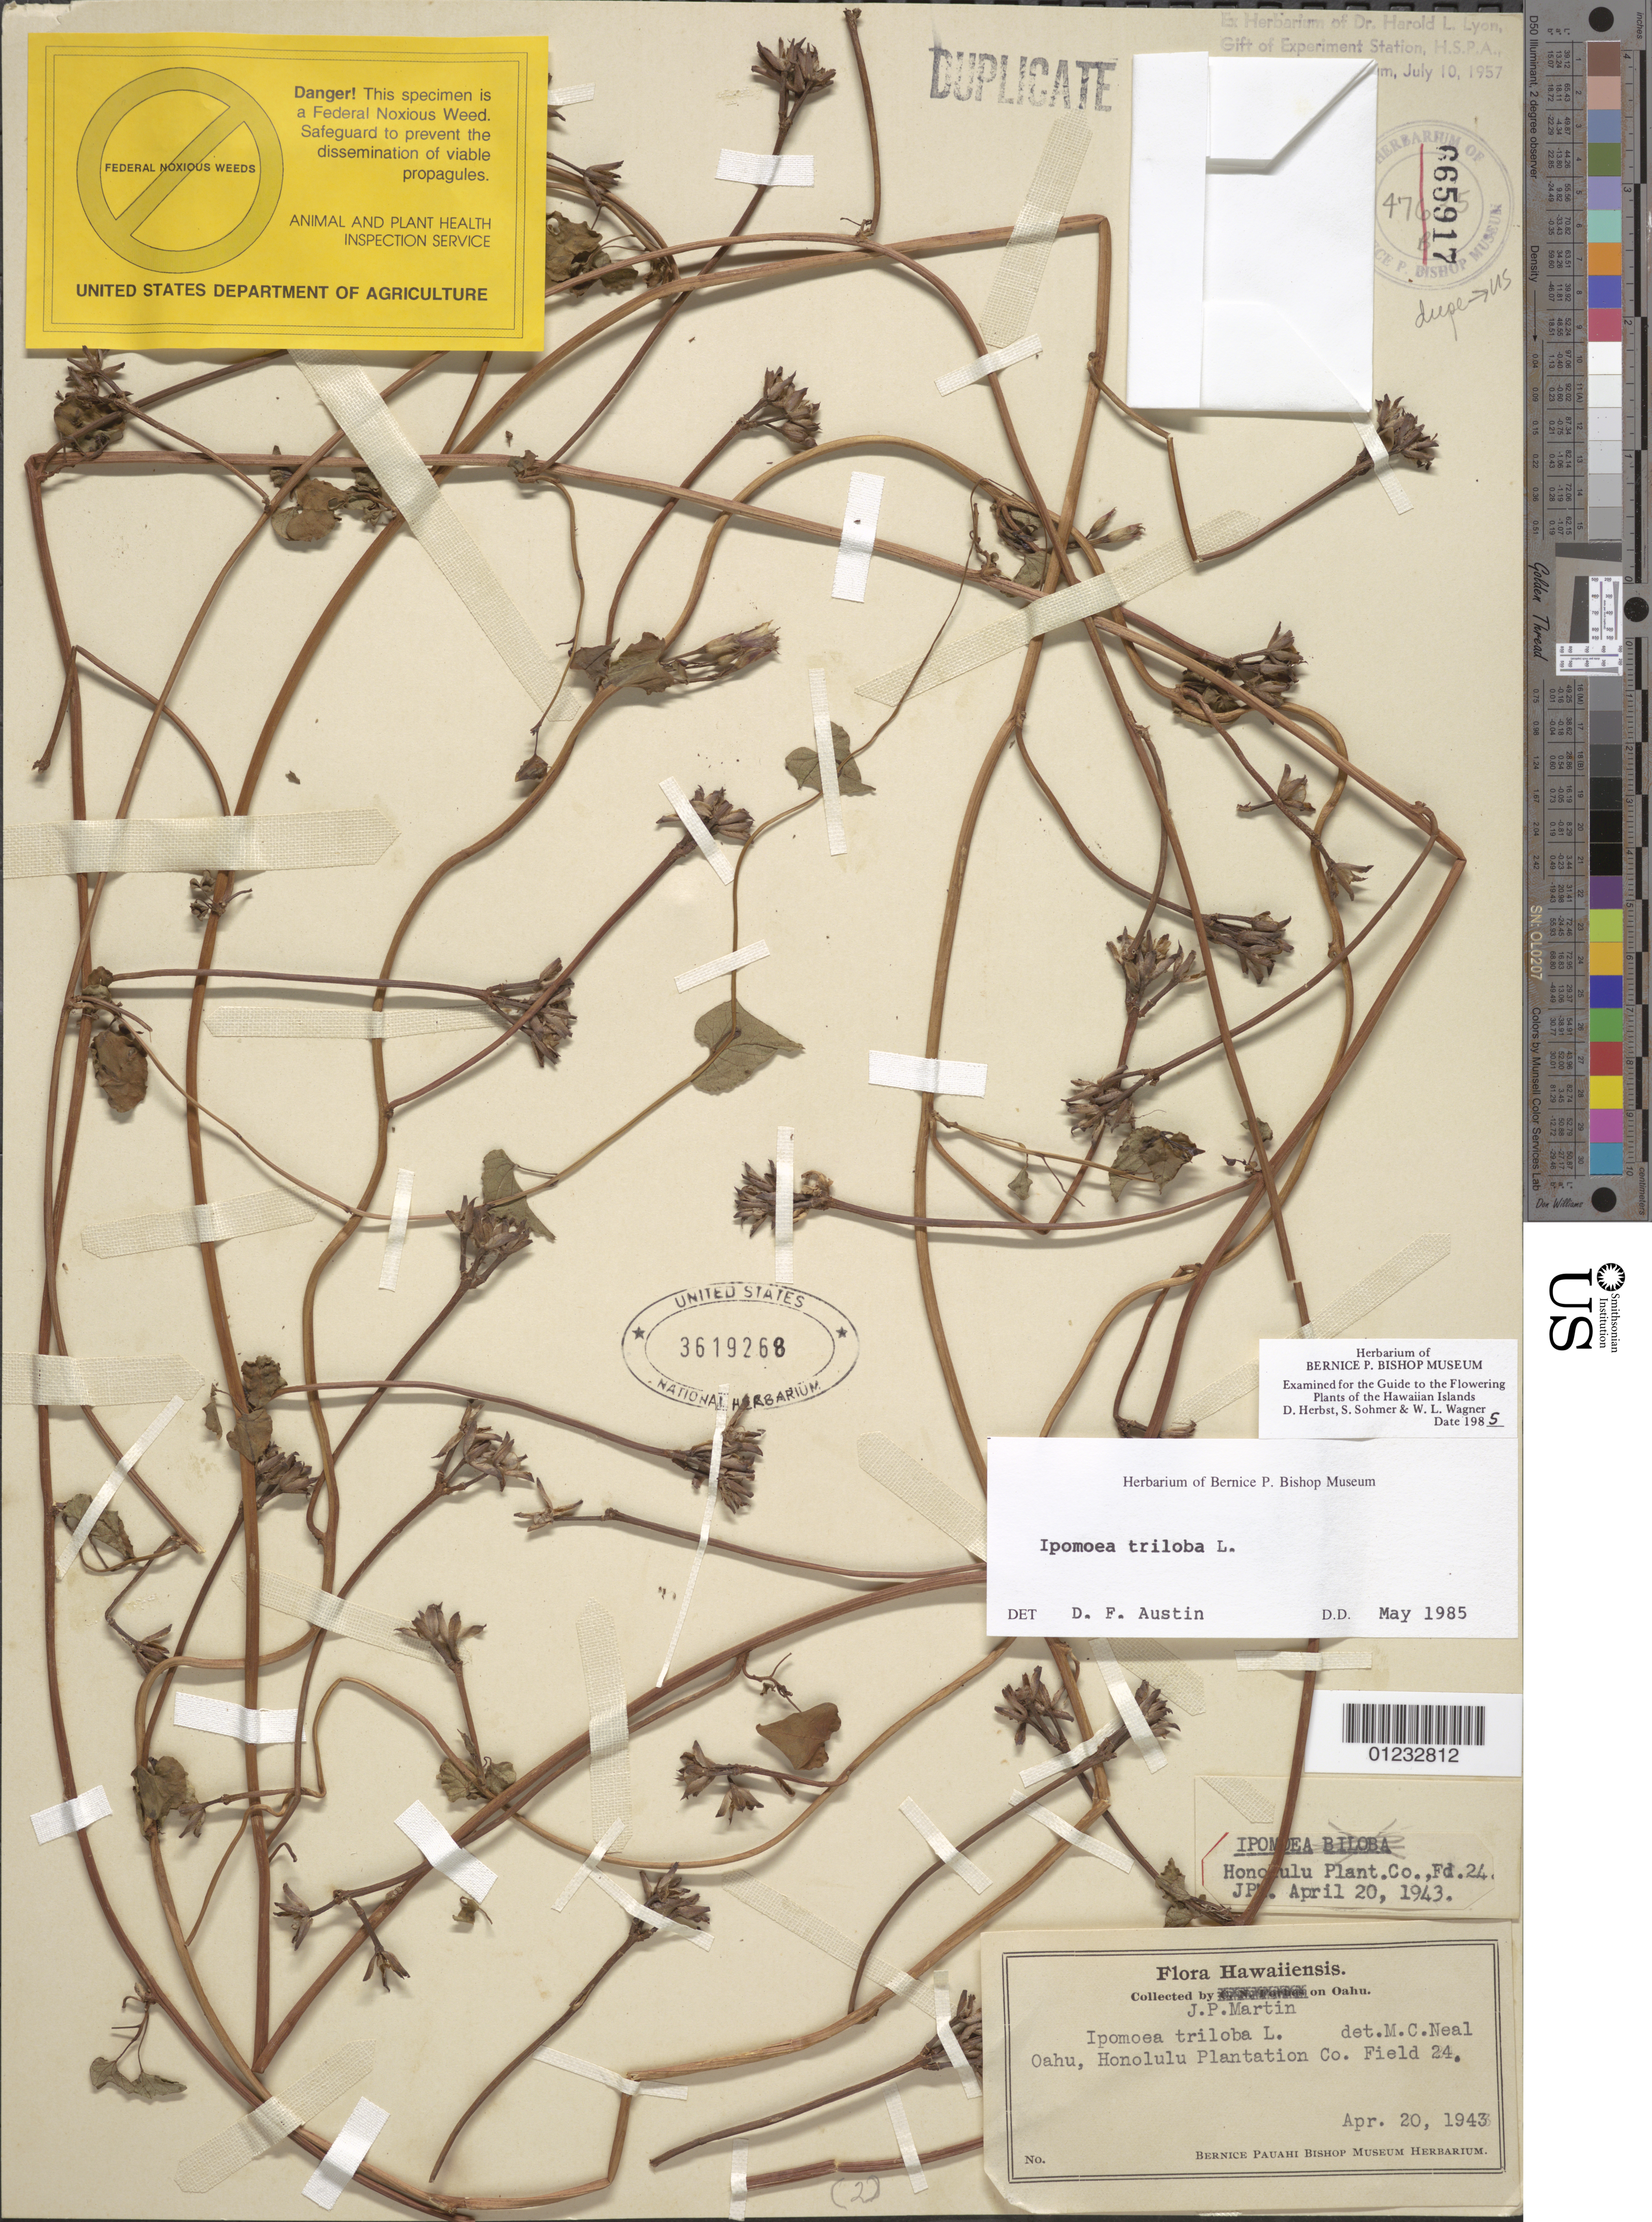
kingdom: Plantae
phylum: Tracheophyta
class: Magnoliopsida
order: Solanales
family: Convolvulaceae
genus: Ipomoea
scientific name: Ipomoea triloba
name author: L.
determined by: Austin, D. F.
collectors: J. P. Martin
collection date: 1943-04-20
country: United States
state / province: Hawaii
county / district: Honolulu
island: Oahu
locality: Honolulu Plantation Co., Field 24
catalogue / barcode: US 3619268